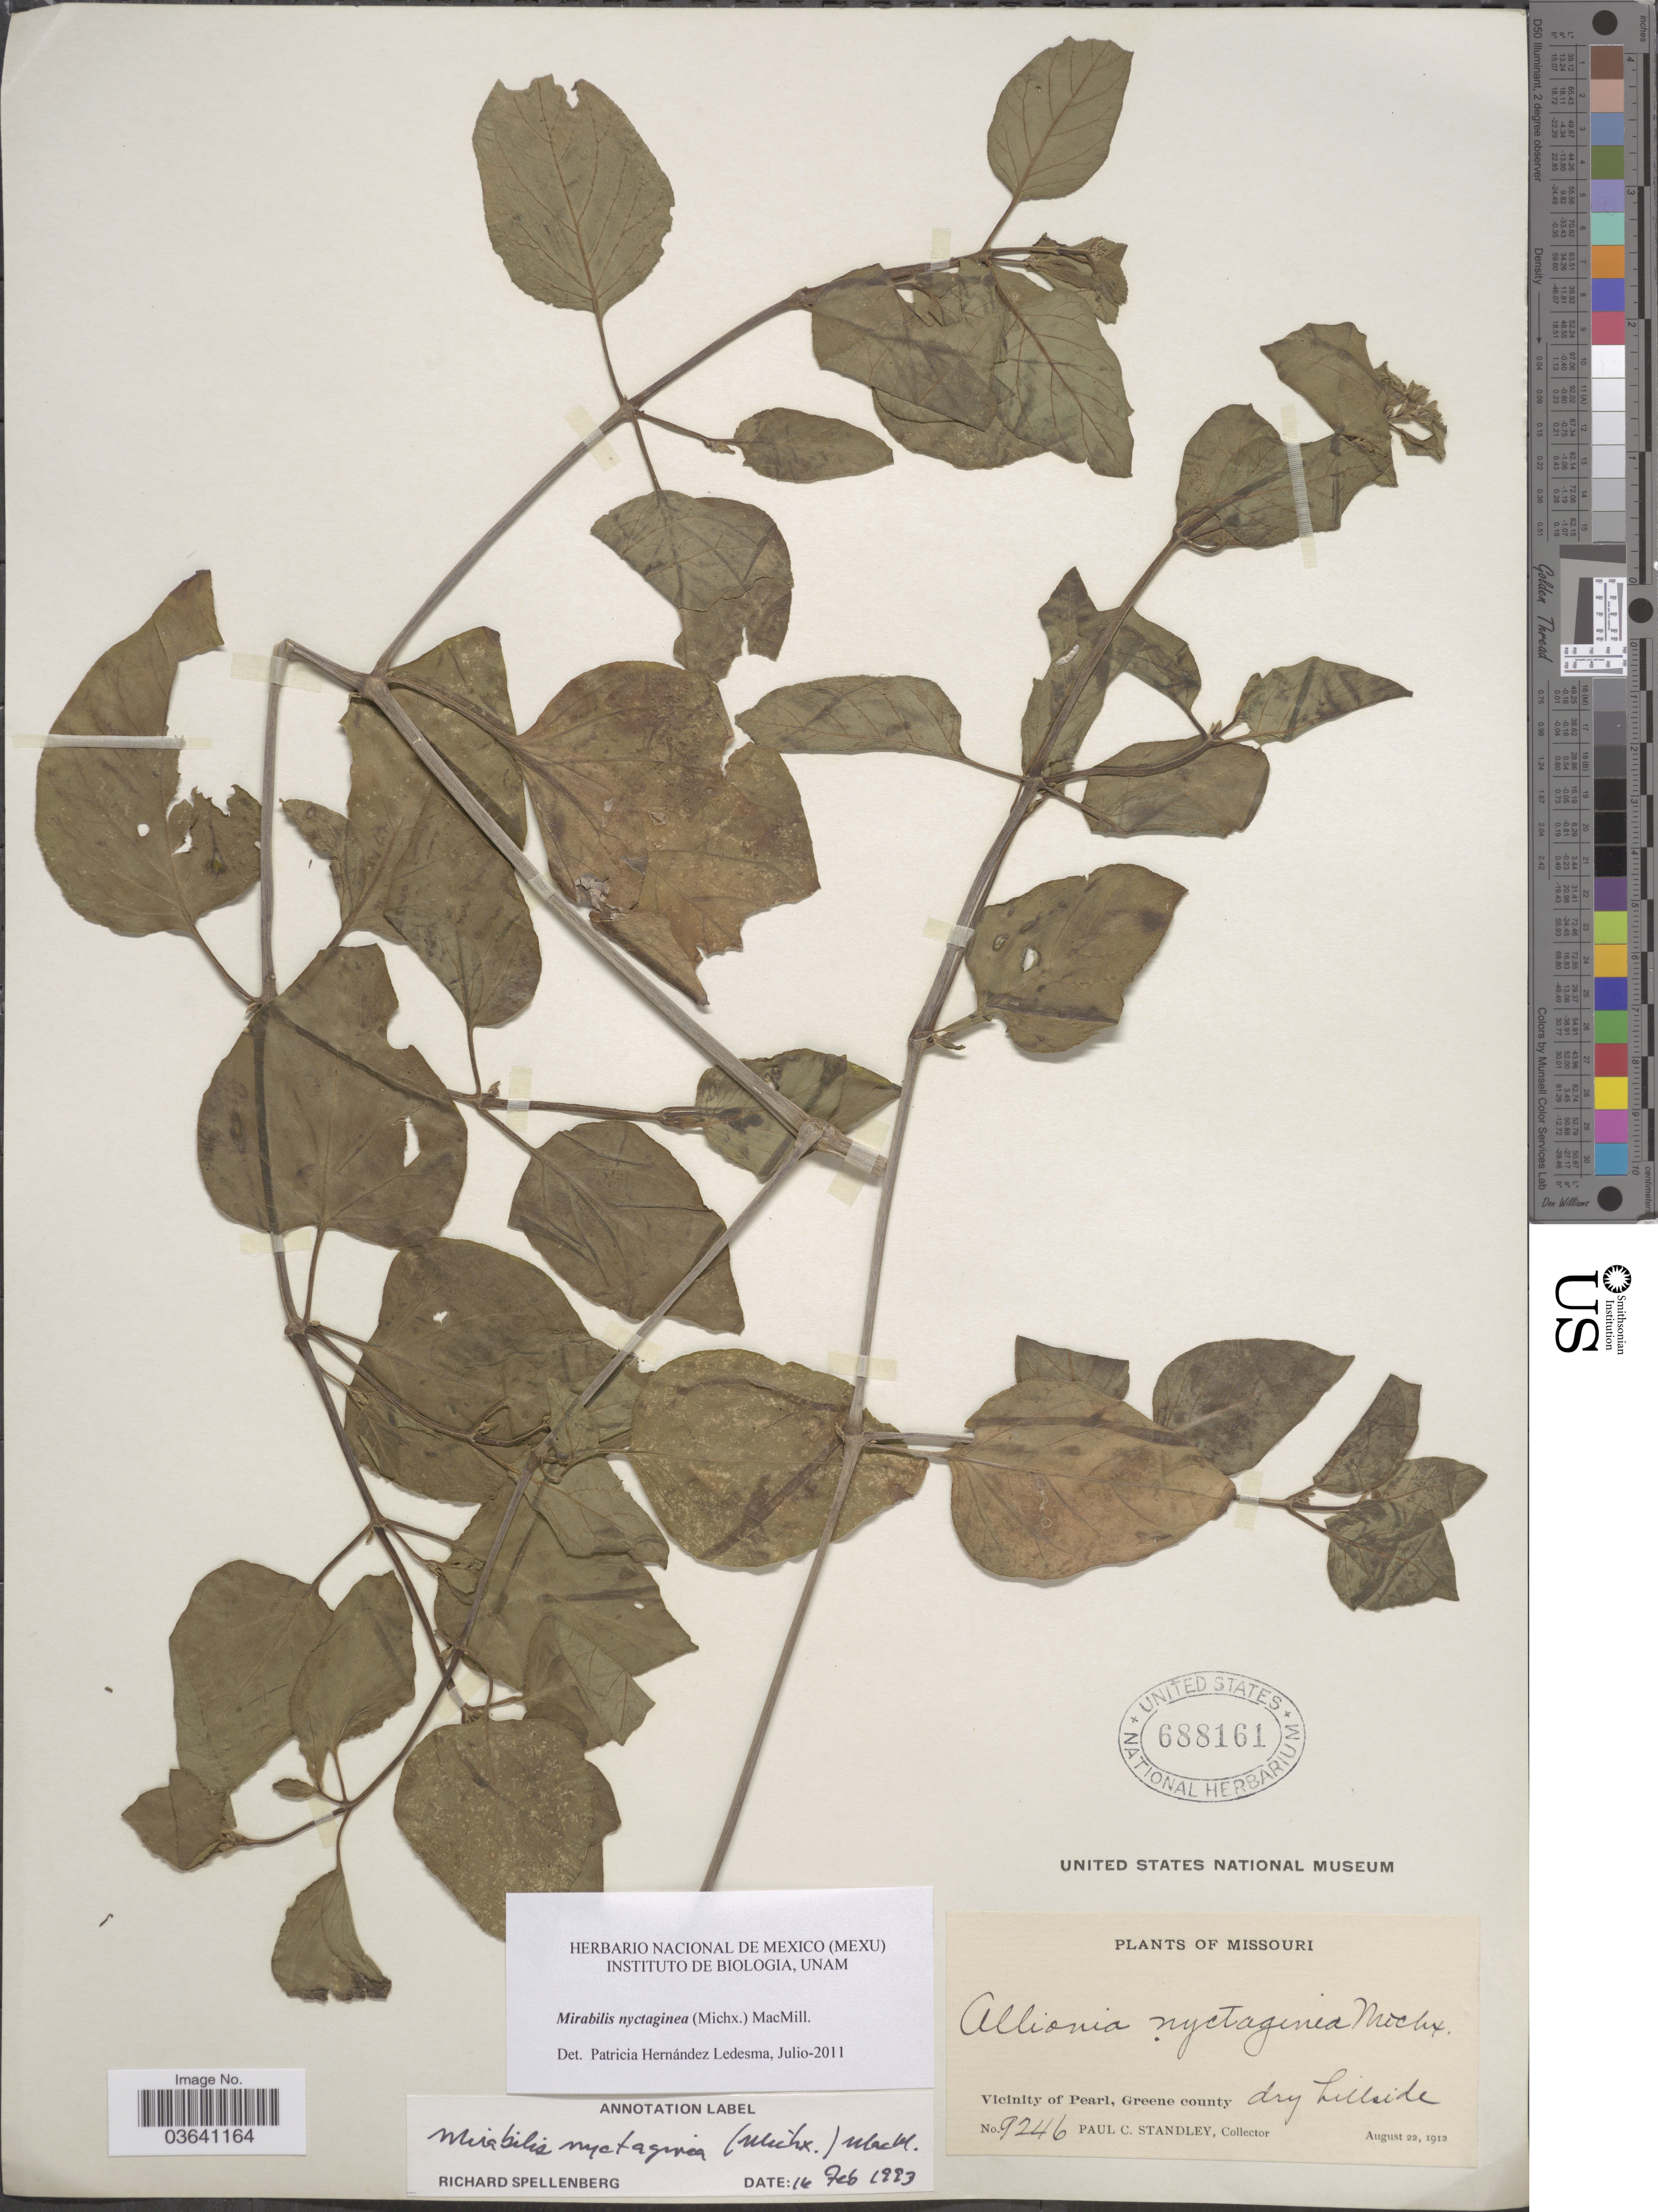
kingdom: Plantae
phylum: Tracheophyta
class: Magnoliopsida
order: Caryophyllales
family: Nyctaginaceae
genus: Mirabilis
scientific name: Mirabilis nyctaginea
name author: (Michx.) MacMill.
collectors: P. C. Standley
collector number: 9246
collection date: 1912-08-22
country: United States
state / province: Missouri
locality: Vicinity of Pearl, Greene county.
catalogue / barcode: US 688161